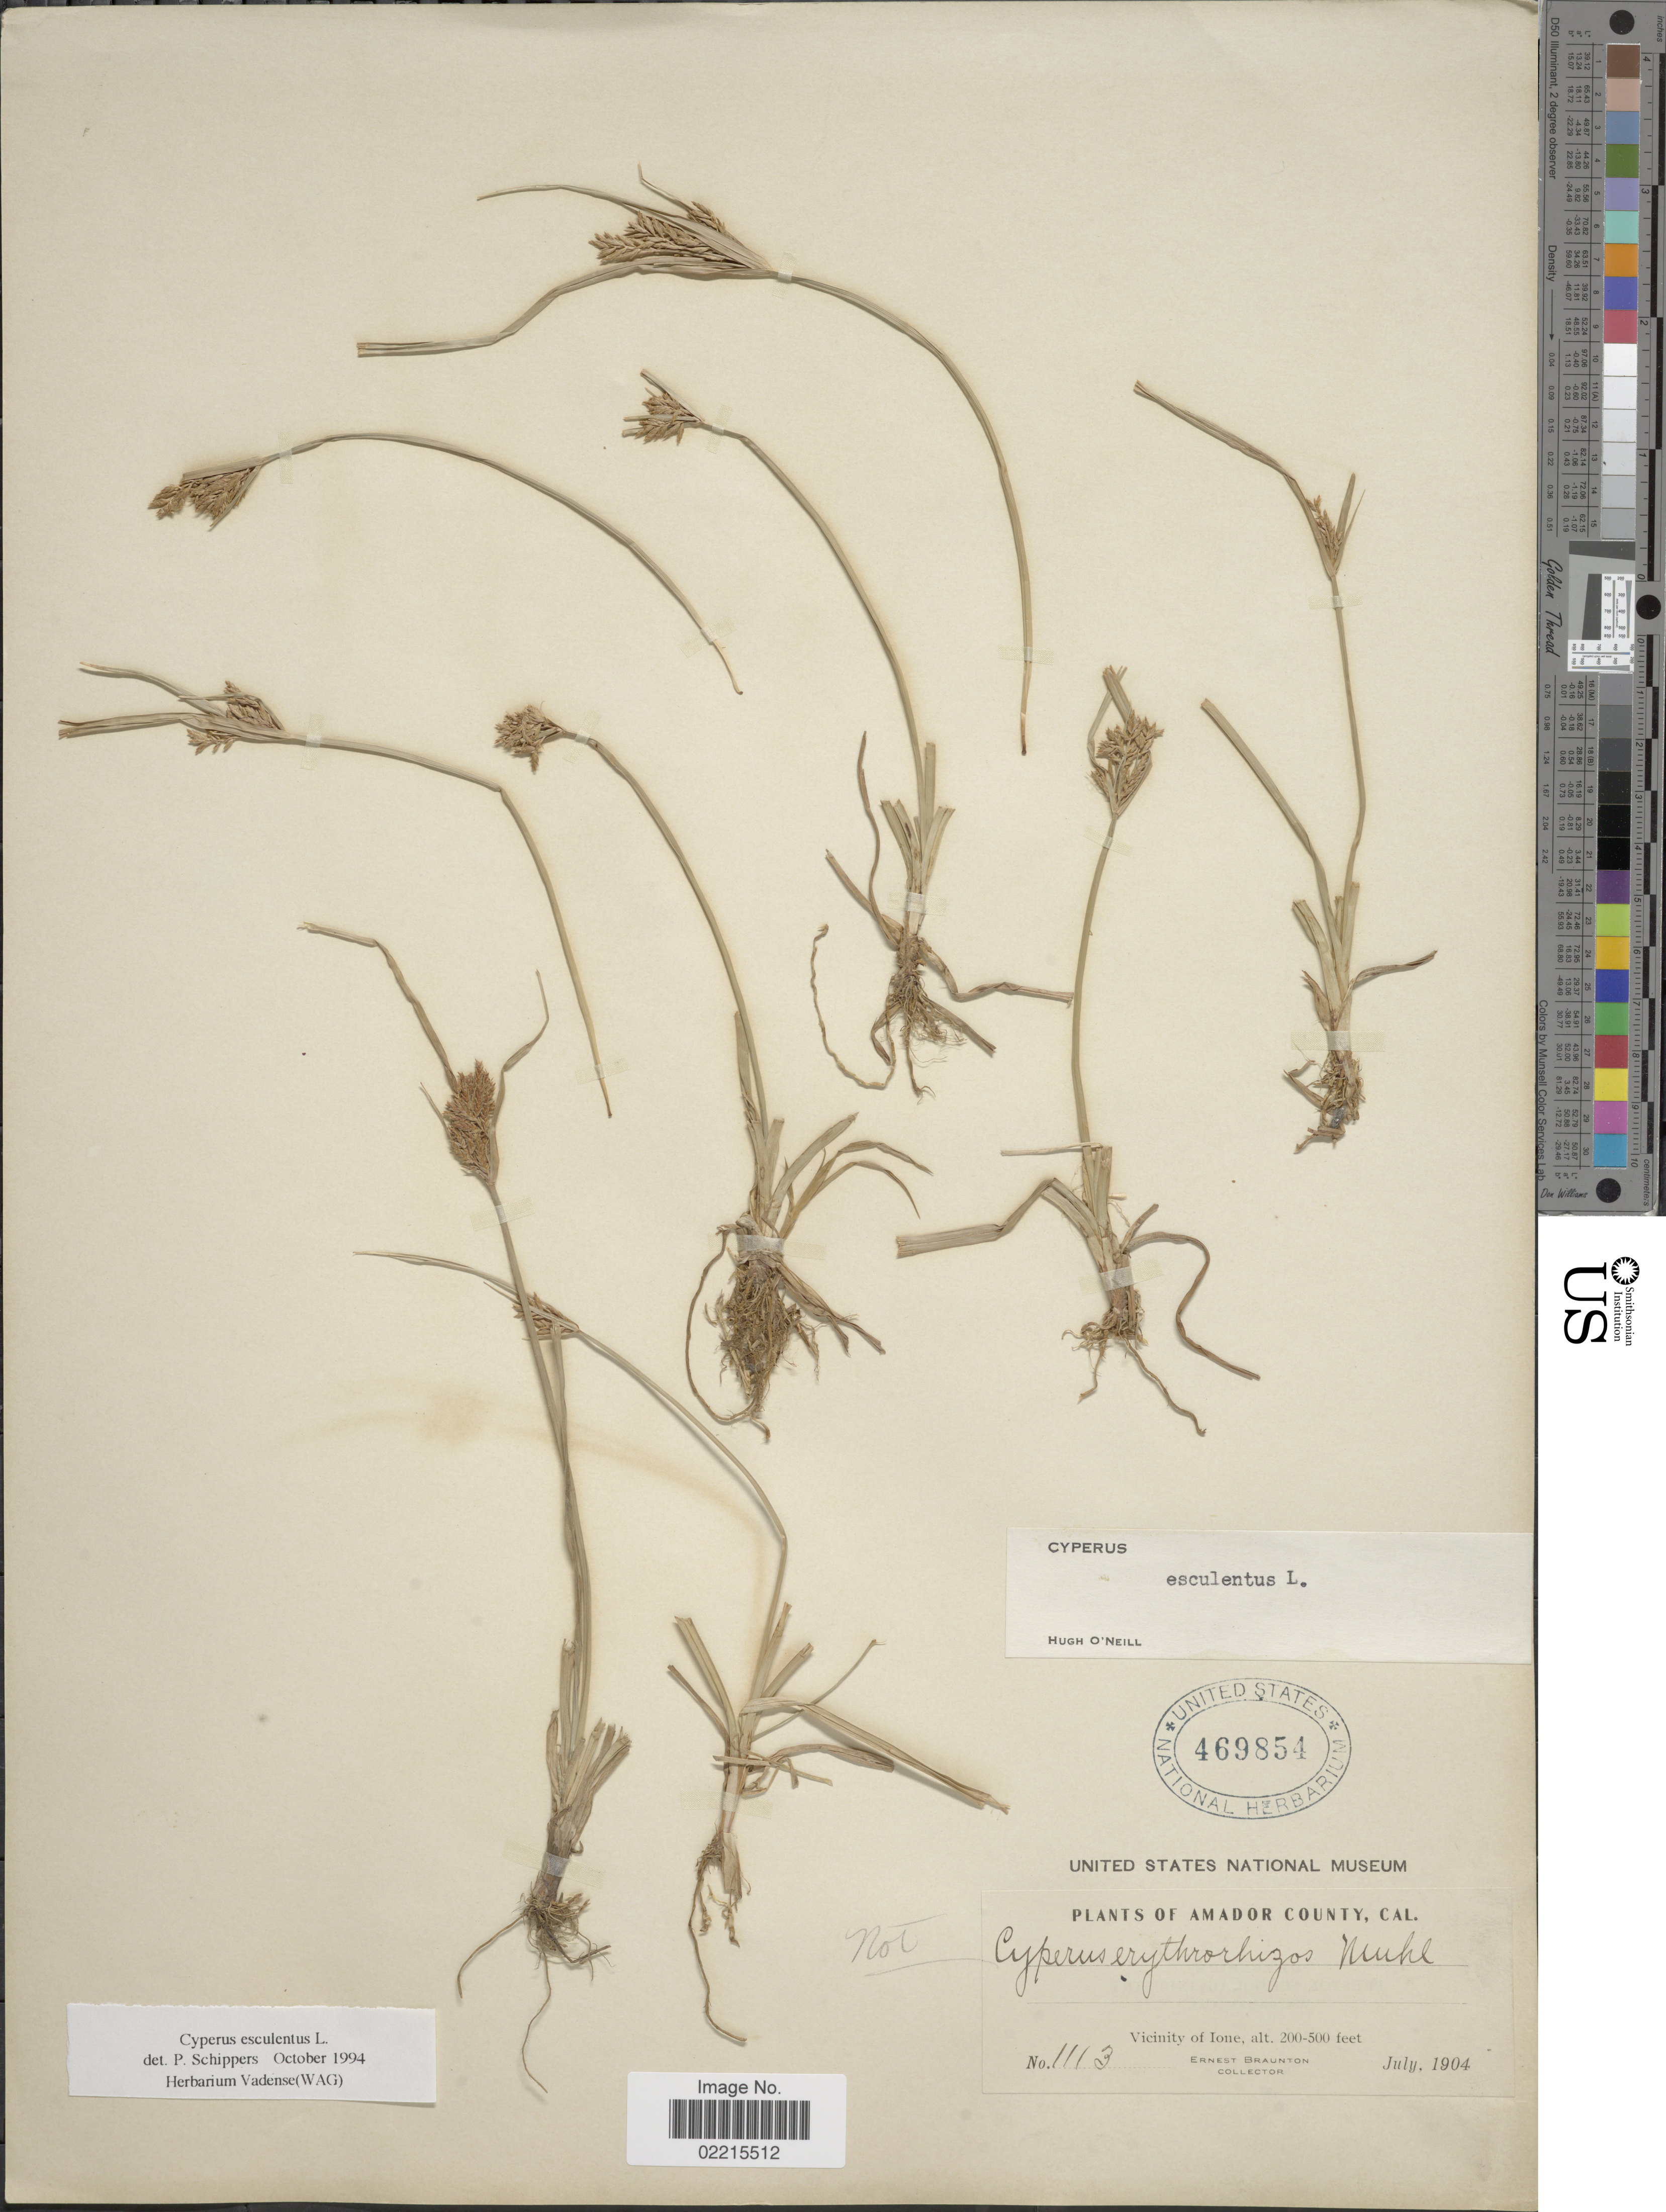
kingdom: Plantae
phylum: Tracheophyta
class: Liliopsida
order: Poales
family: Cyperaceae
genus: Cyperus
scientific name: Cyperus esculentus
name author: L.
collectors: E. Braunton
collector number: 1113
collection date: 1904-07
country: United States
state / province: California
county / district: Amador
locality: Amador County, Vicinity of Ione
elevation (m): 61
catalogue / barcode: US 469854